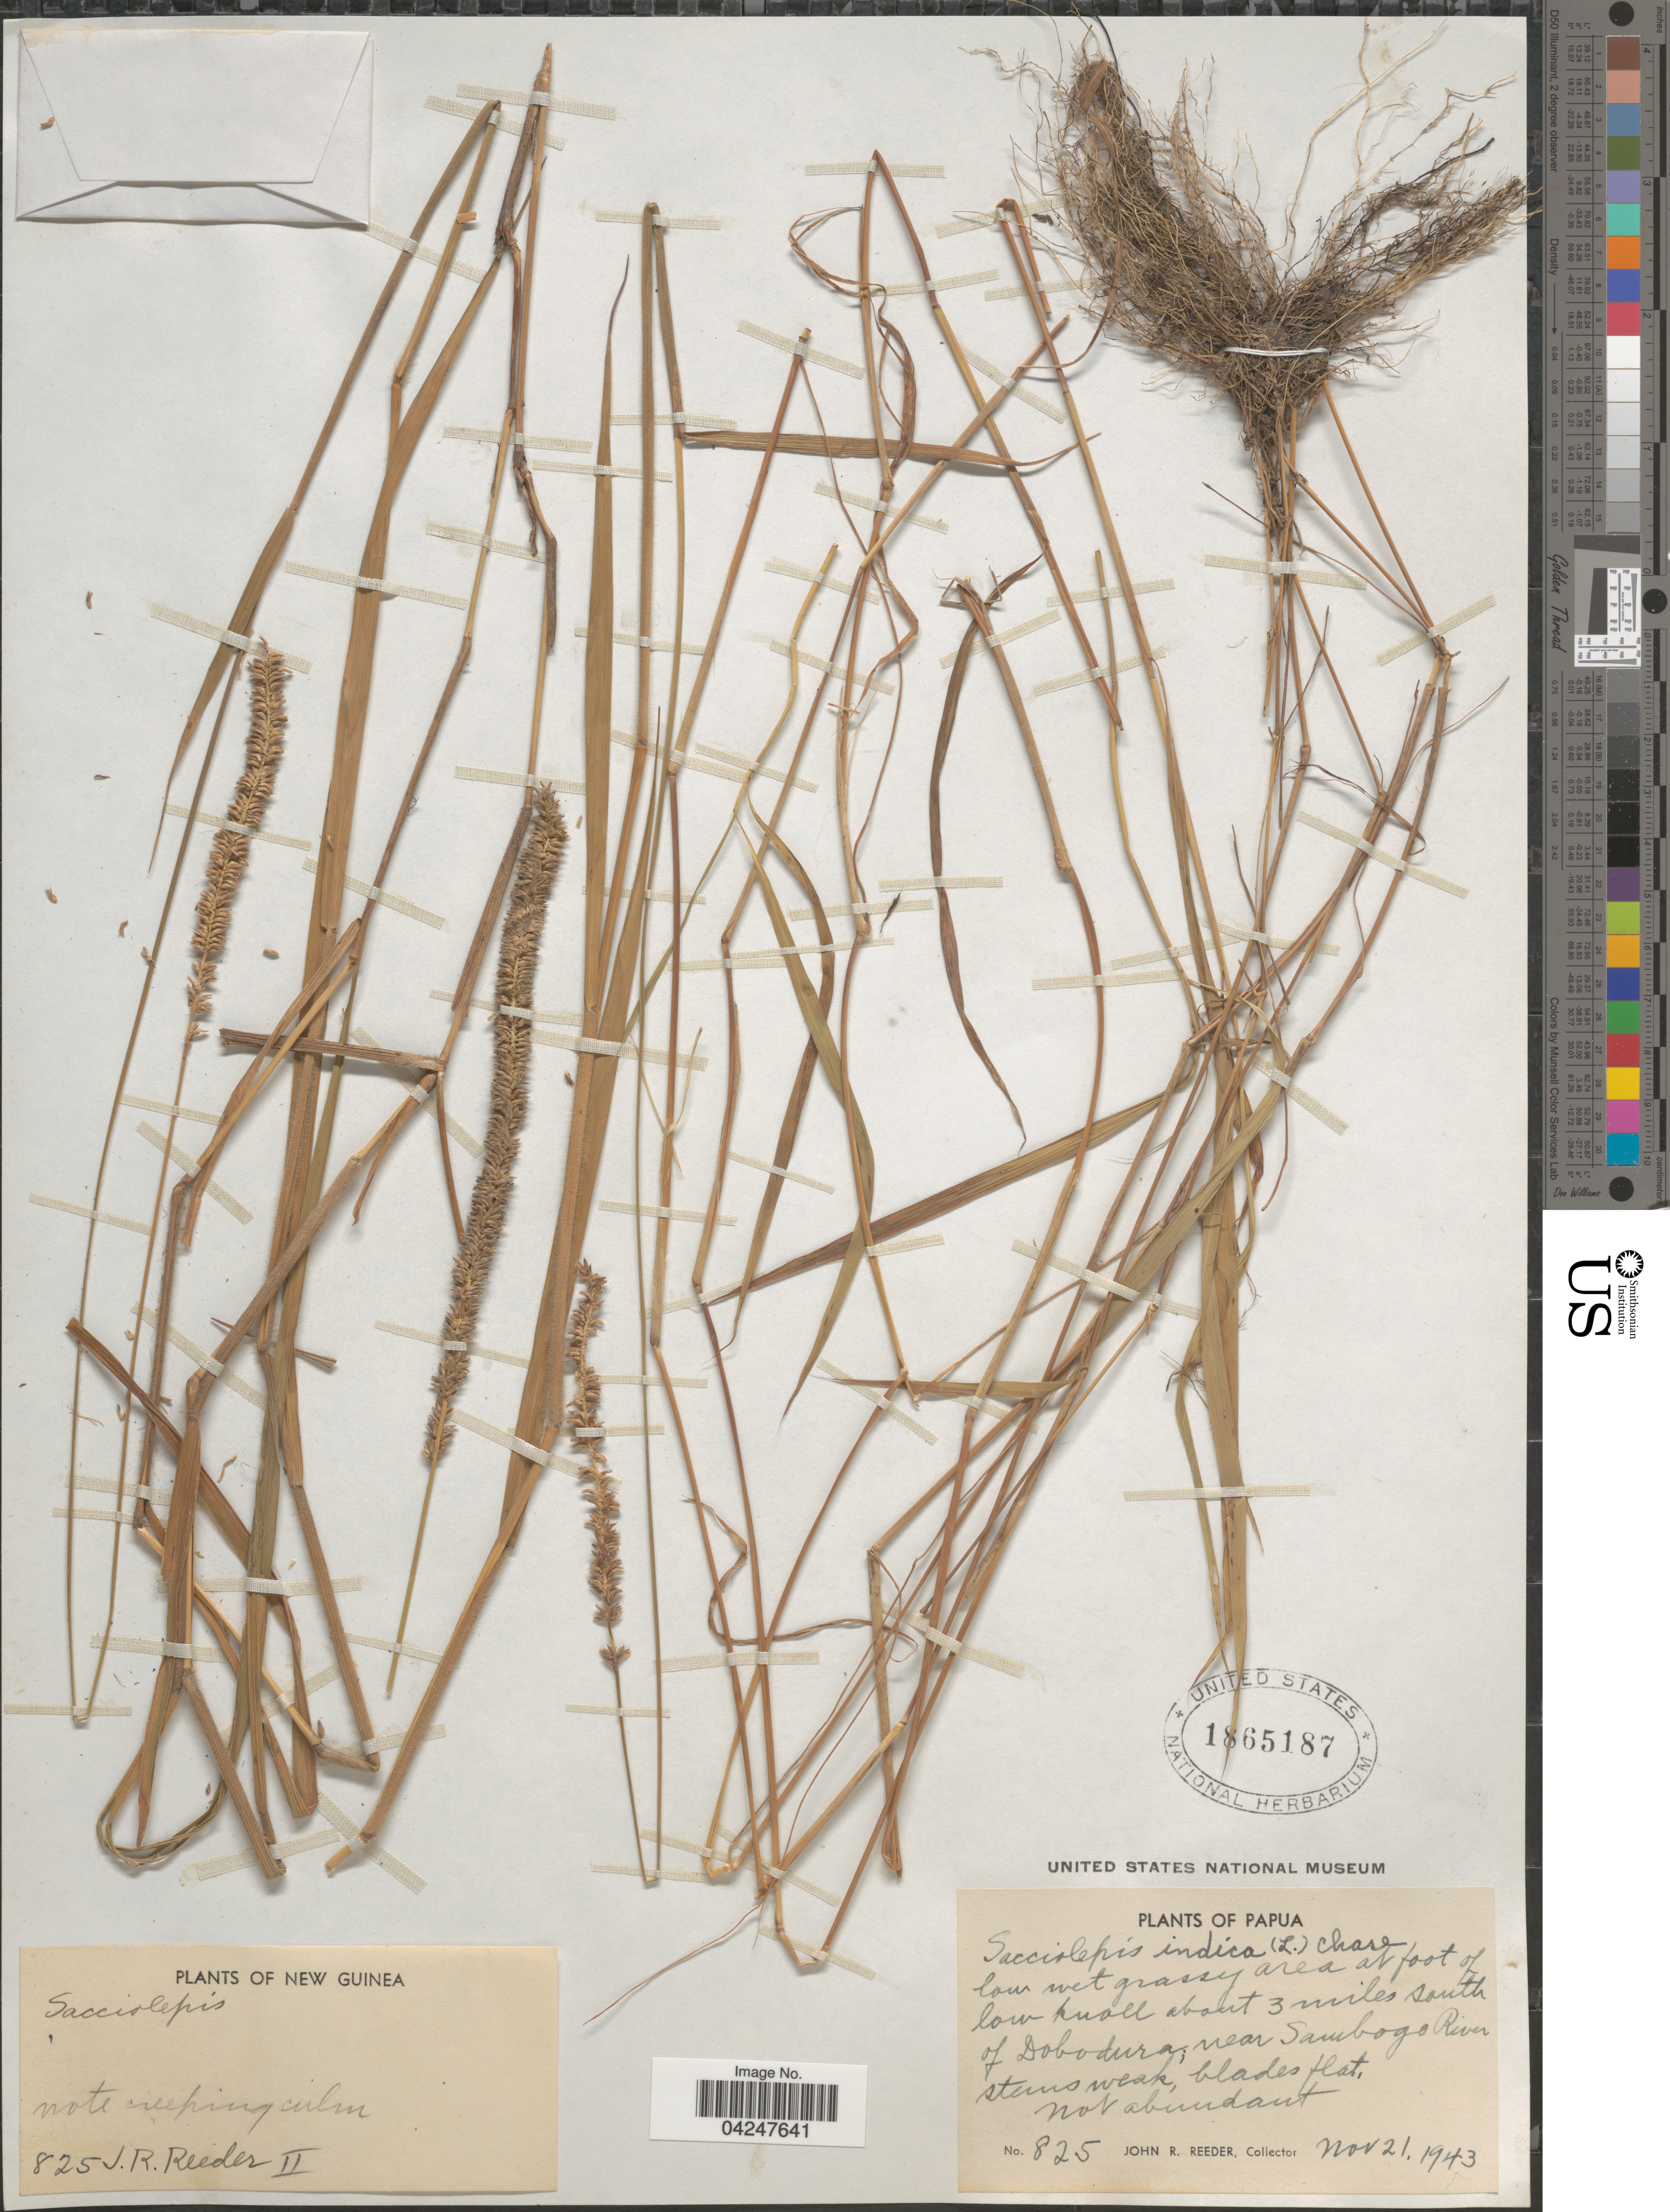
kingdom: Plantae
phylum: Tracheophyta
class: Liliopsida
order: Poales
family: Poaceae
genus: Sacciolepis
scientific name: Sacciolepis indica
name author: (L.) Chase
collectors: J. R. Reeder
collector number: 825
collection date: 1943-11-21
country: Papua New Guinea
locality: Papua. Low wet grassy area at foot of low knoll about 3 miles south of Dobodura near Sambogo River. New Guinea.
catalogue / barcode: US 1865187